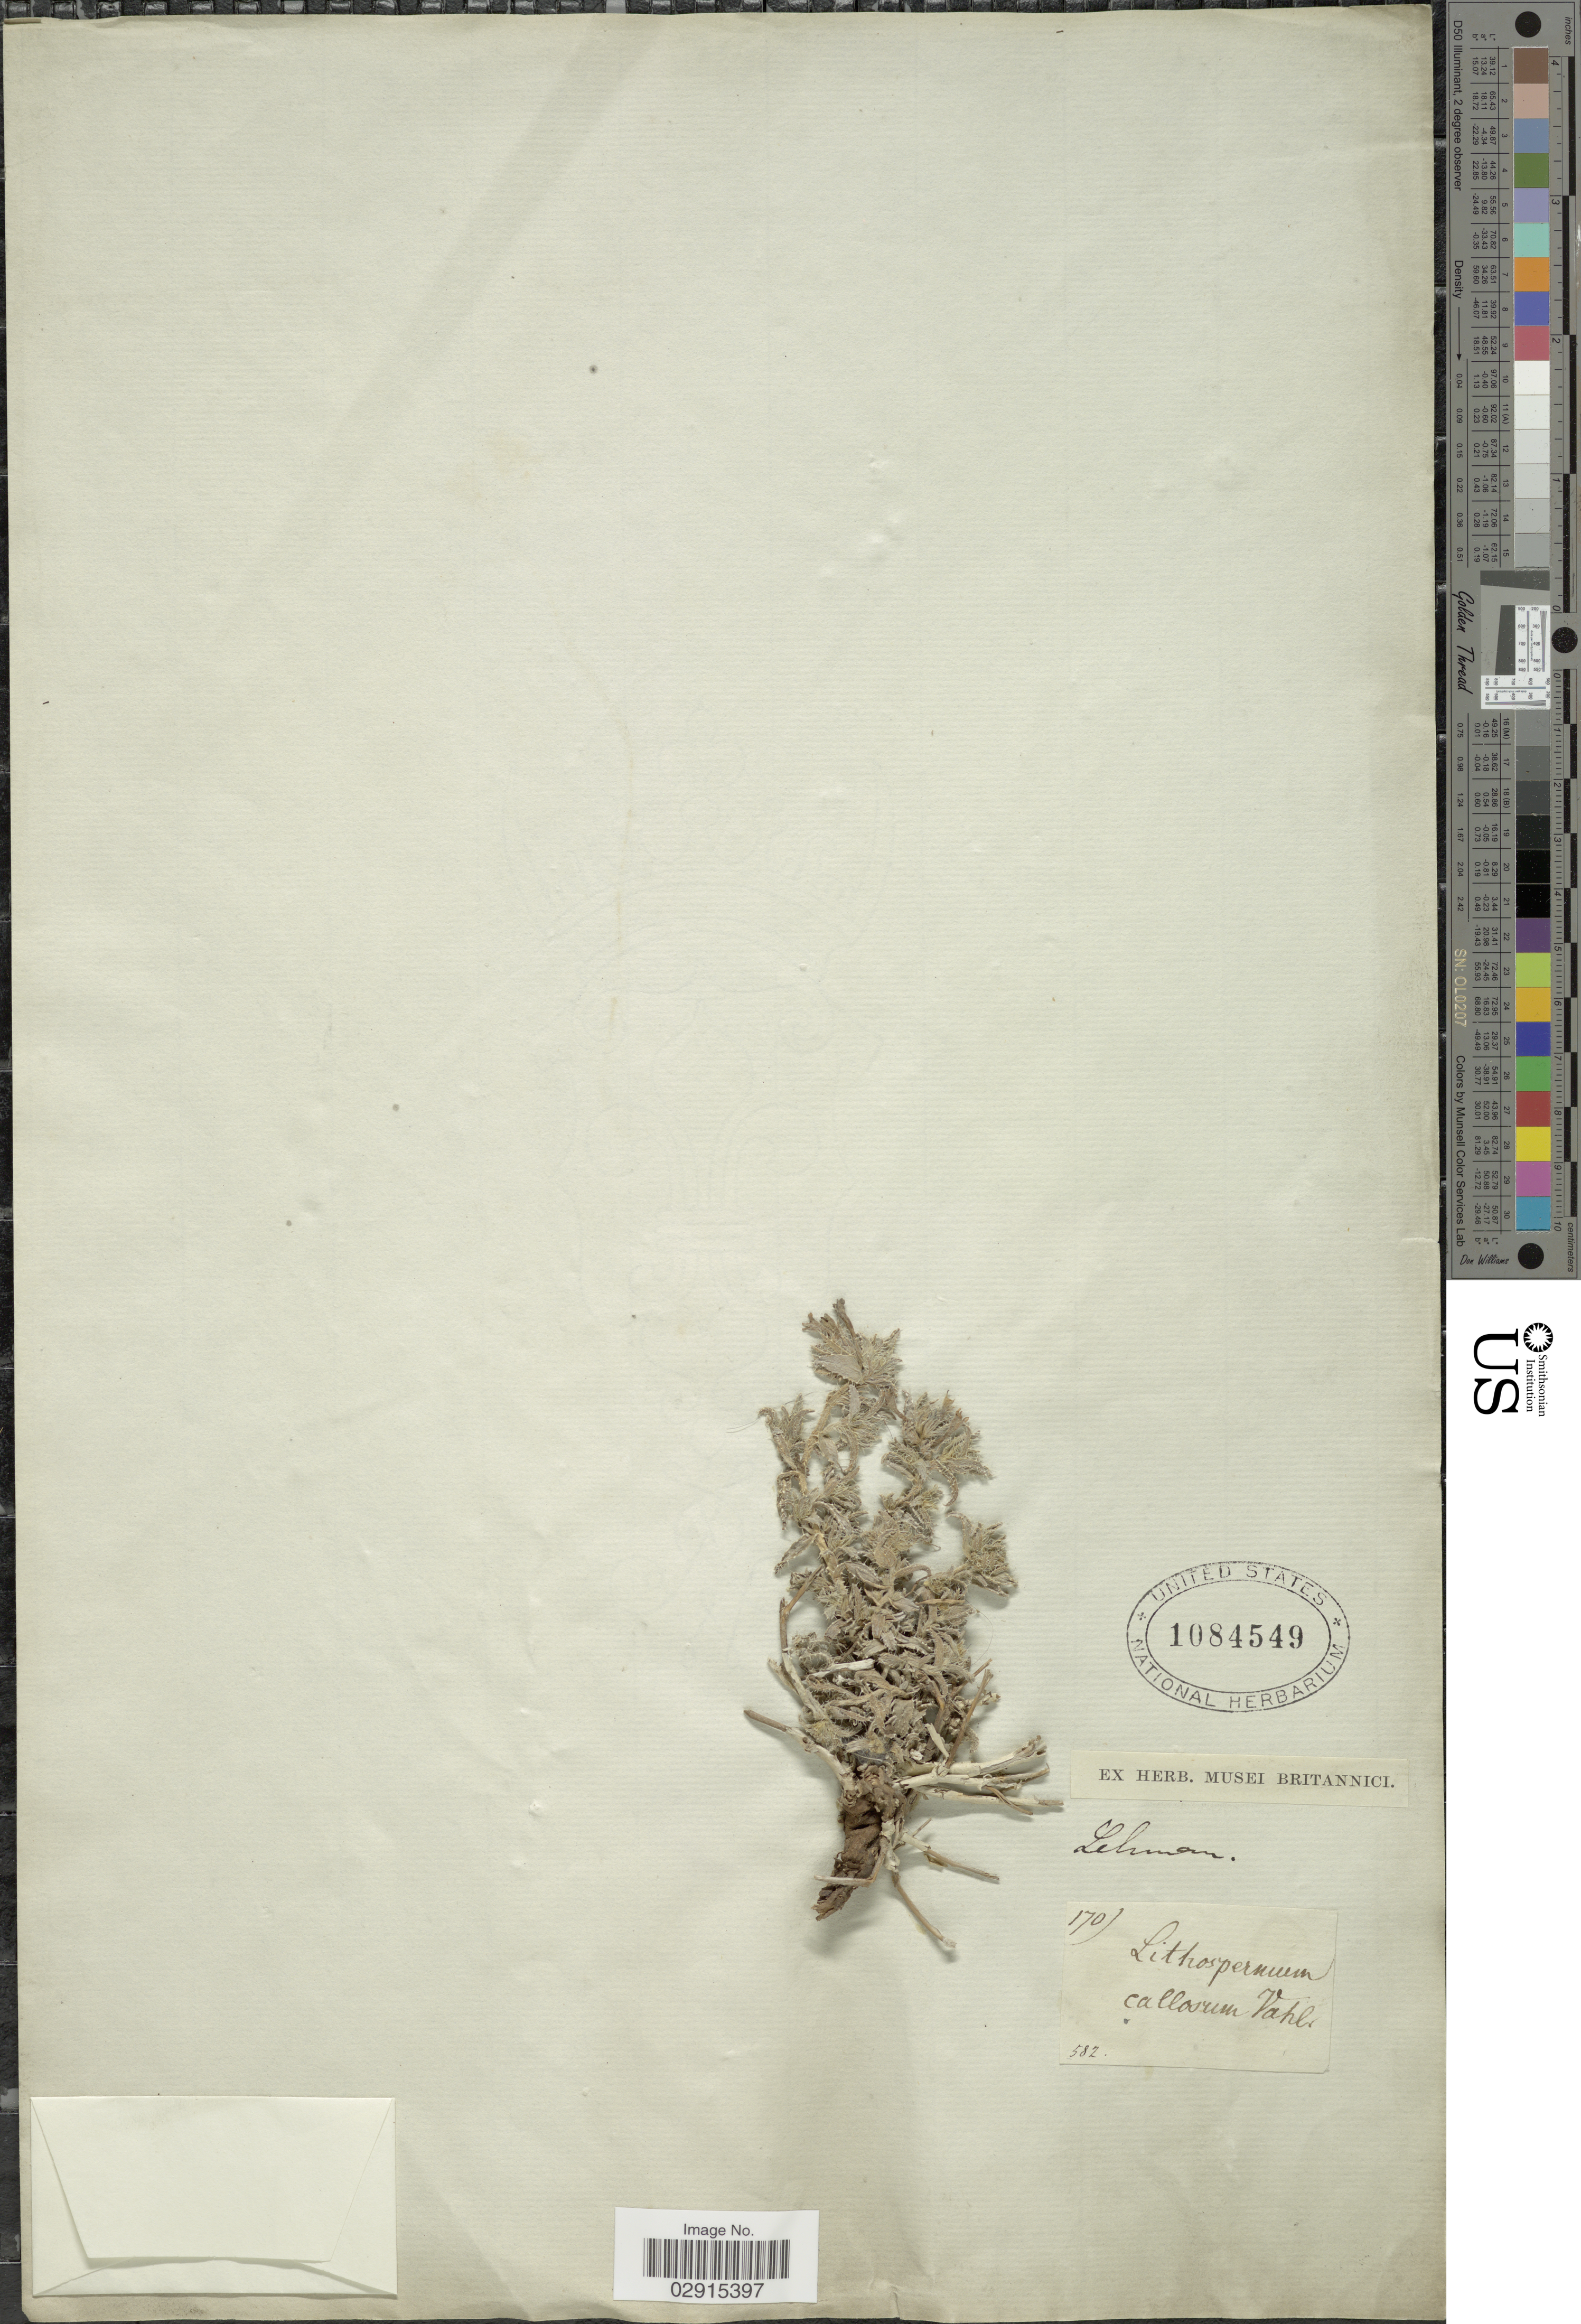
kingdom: Plantae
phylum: Tracheophyta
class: Magnoliopsida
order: Boraginales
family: Boraginaceae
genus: Lithospermum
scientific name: Lithospermum callosum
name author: Vahl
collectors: -. Lehmann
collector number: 170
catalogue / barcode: US 1084549